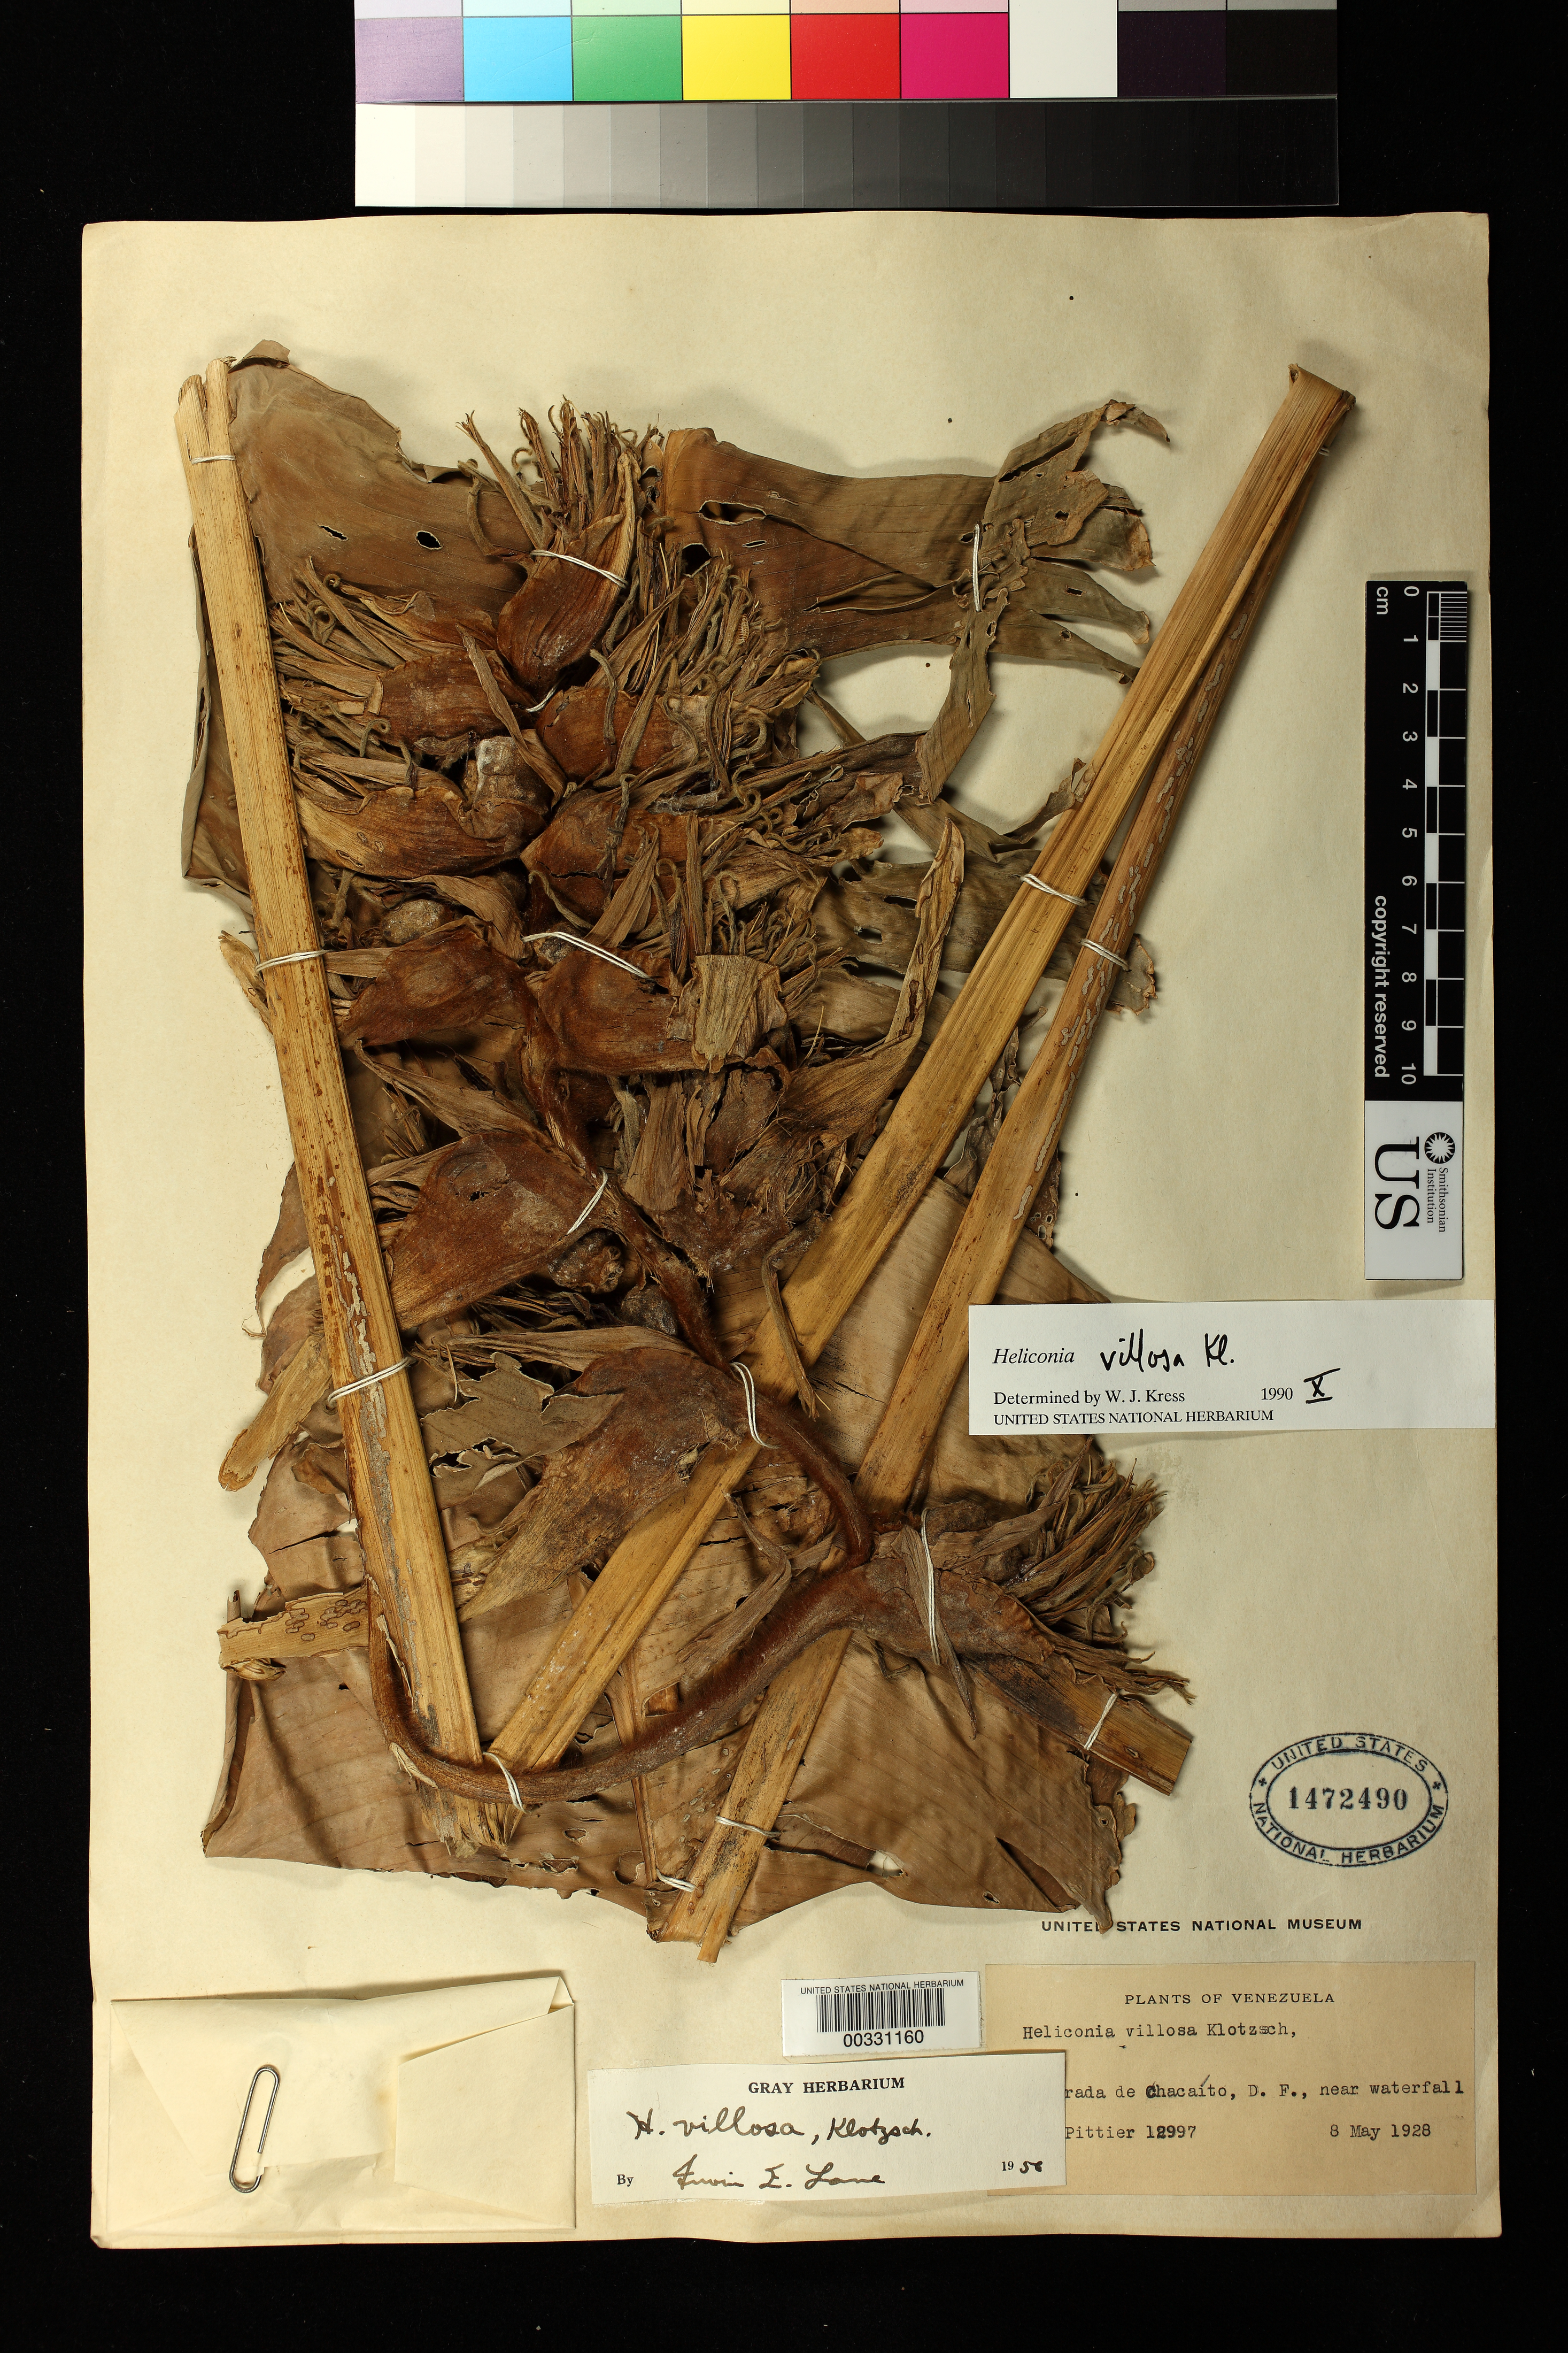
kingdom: Plantae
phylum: Tracheophyta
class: Liliopsida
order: Zingiberales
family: Heliconiaceae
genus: Heliconia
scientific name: Heliconia villosa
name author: Klotzsch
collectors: H. F. Pittier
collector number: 12997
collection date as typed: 08 May 1928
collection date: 1928-05-08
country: Venezuela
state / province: Distrito Federal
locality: Quebrada de chacaito, d.f.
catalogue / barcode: US 1472490